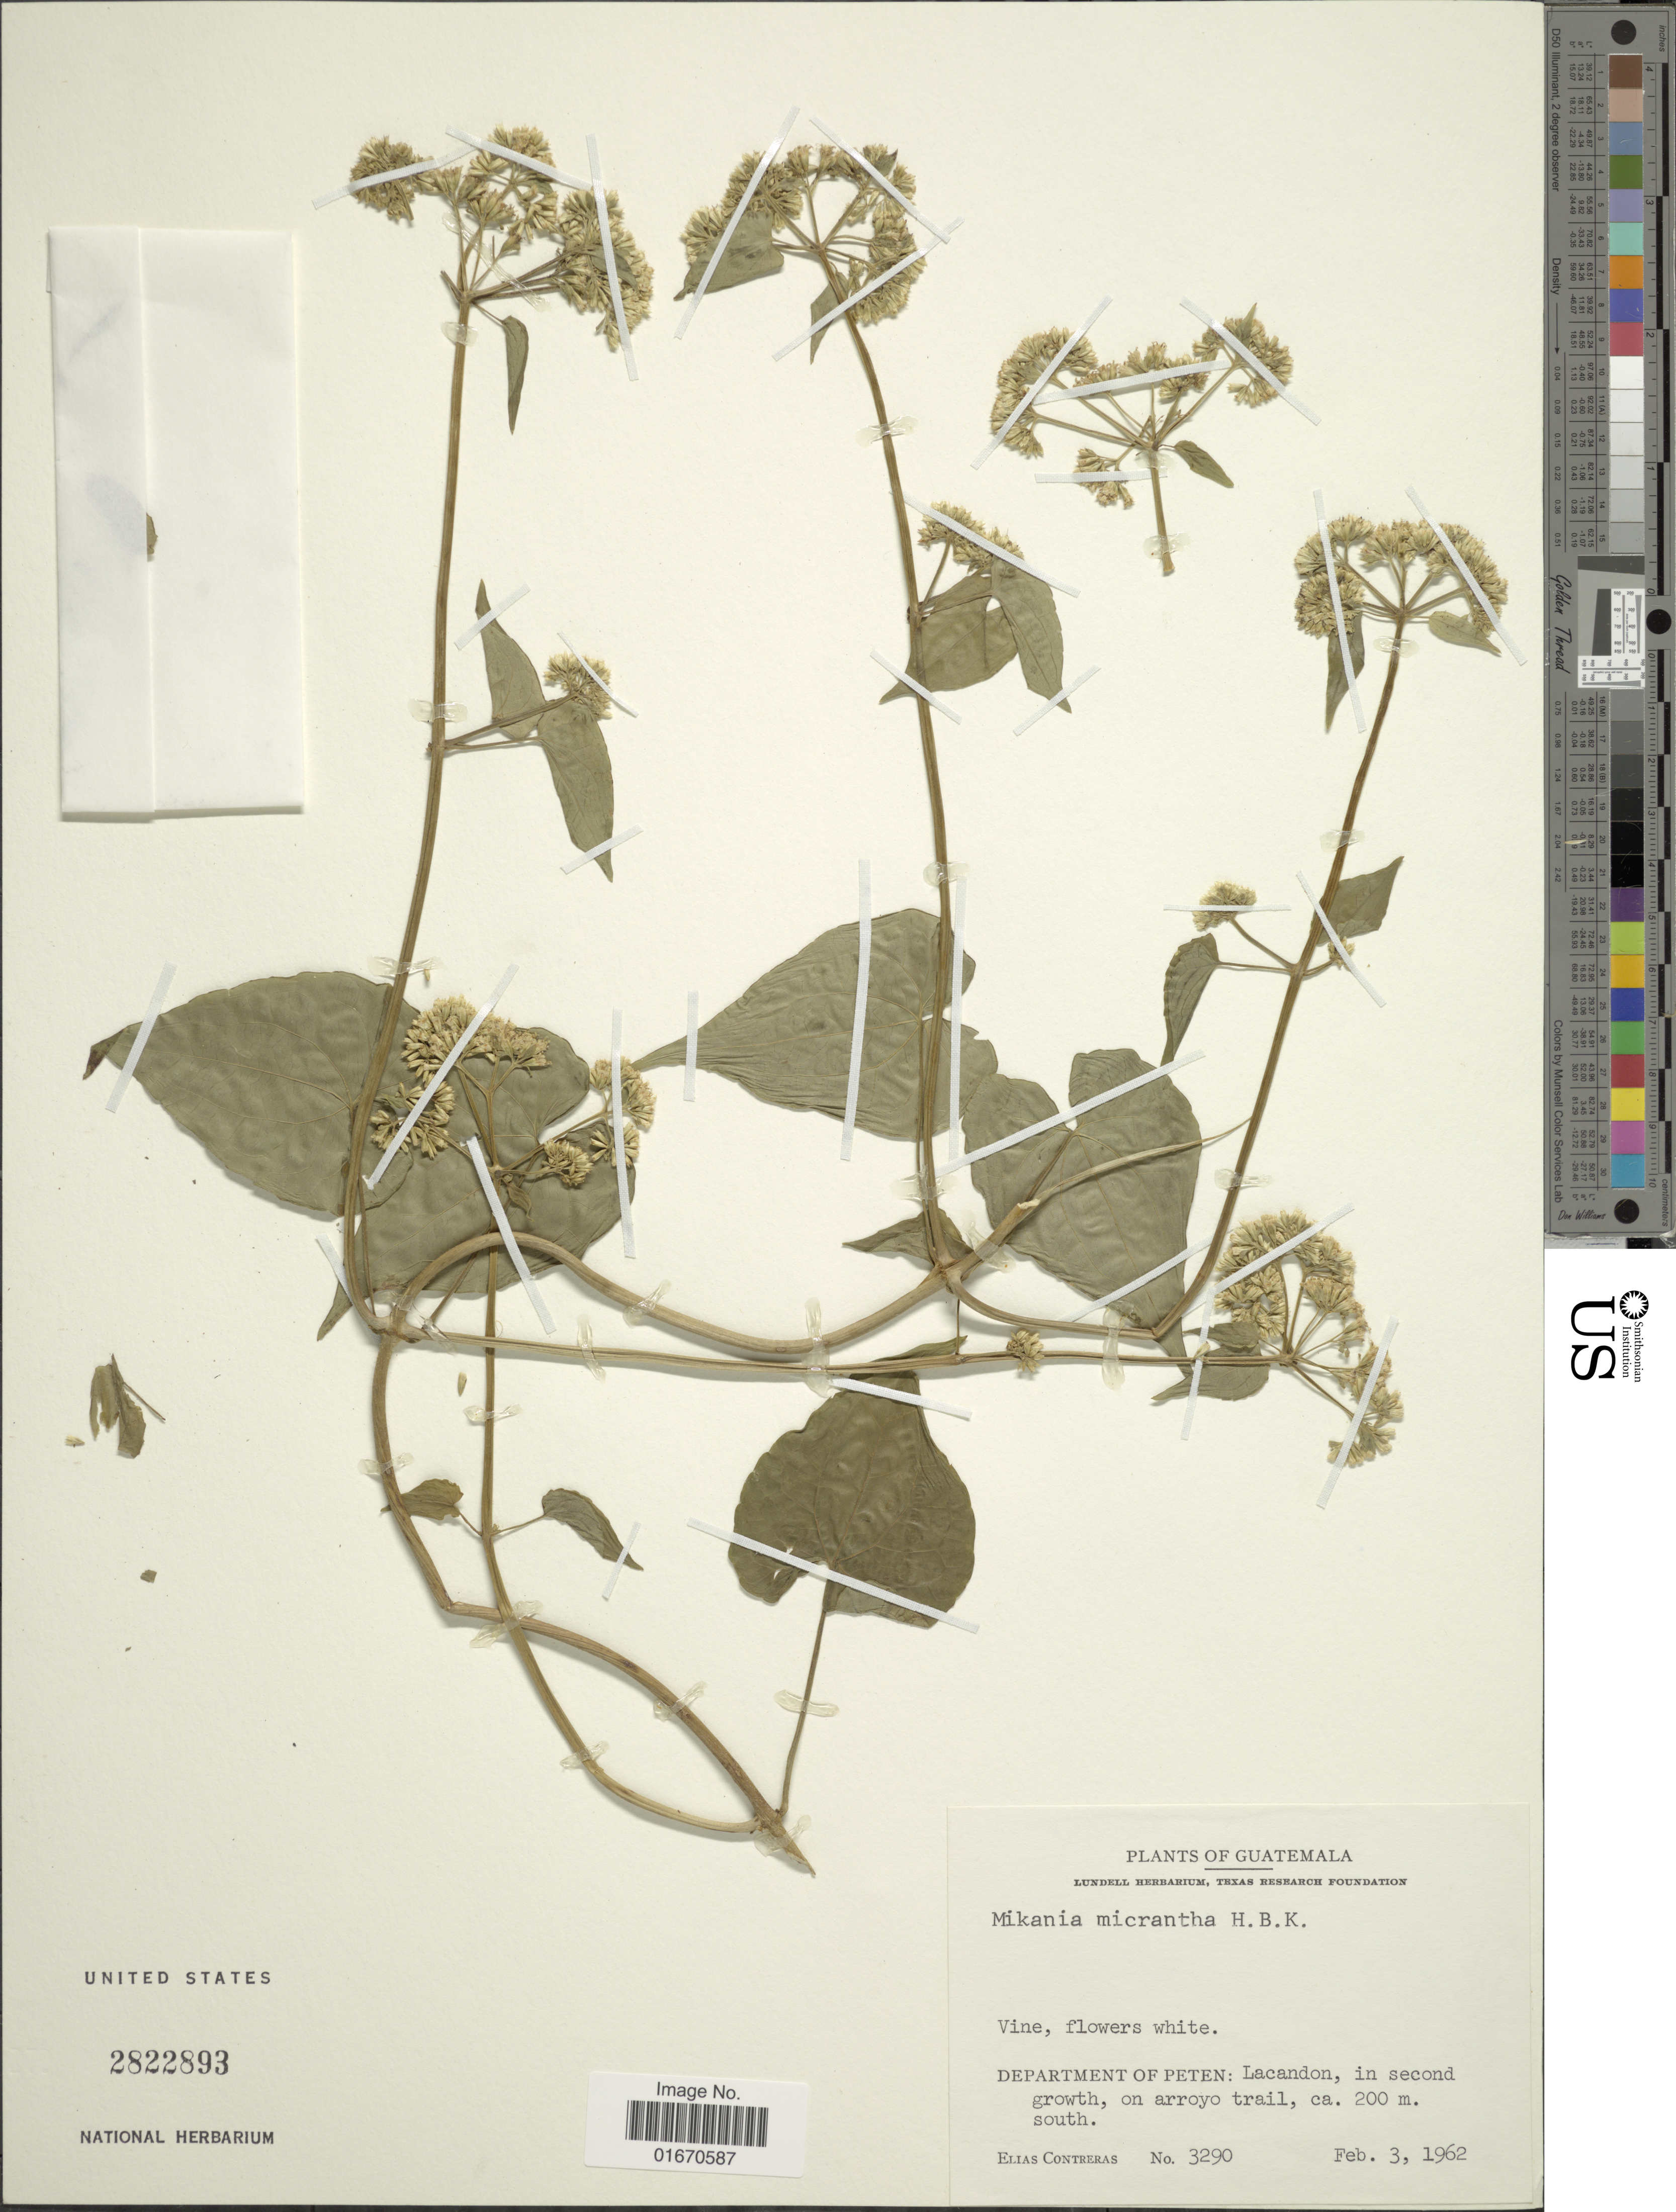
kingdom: Plantae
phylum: Tracheophyta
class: Magnoliopsida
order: Asterales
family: Asteraceae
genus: Mikania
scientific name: Mikania micrantha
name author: Kunth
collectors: E. Contreras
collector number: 3290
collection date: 1962-02-03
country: Guatemala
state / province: El Petén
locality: Department of Peten, Lacandon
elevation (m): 200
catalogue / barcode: US 2822893